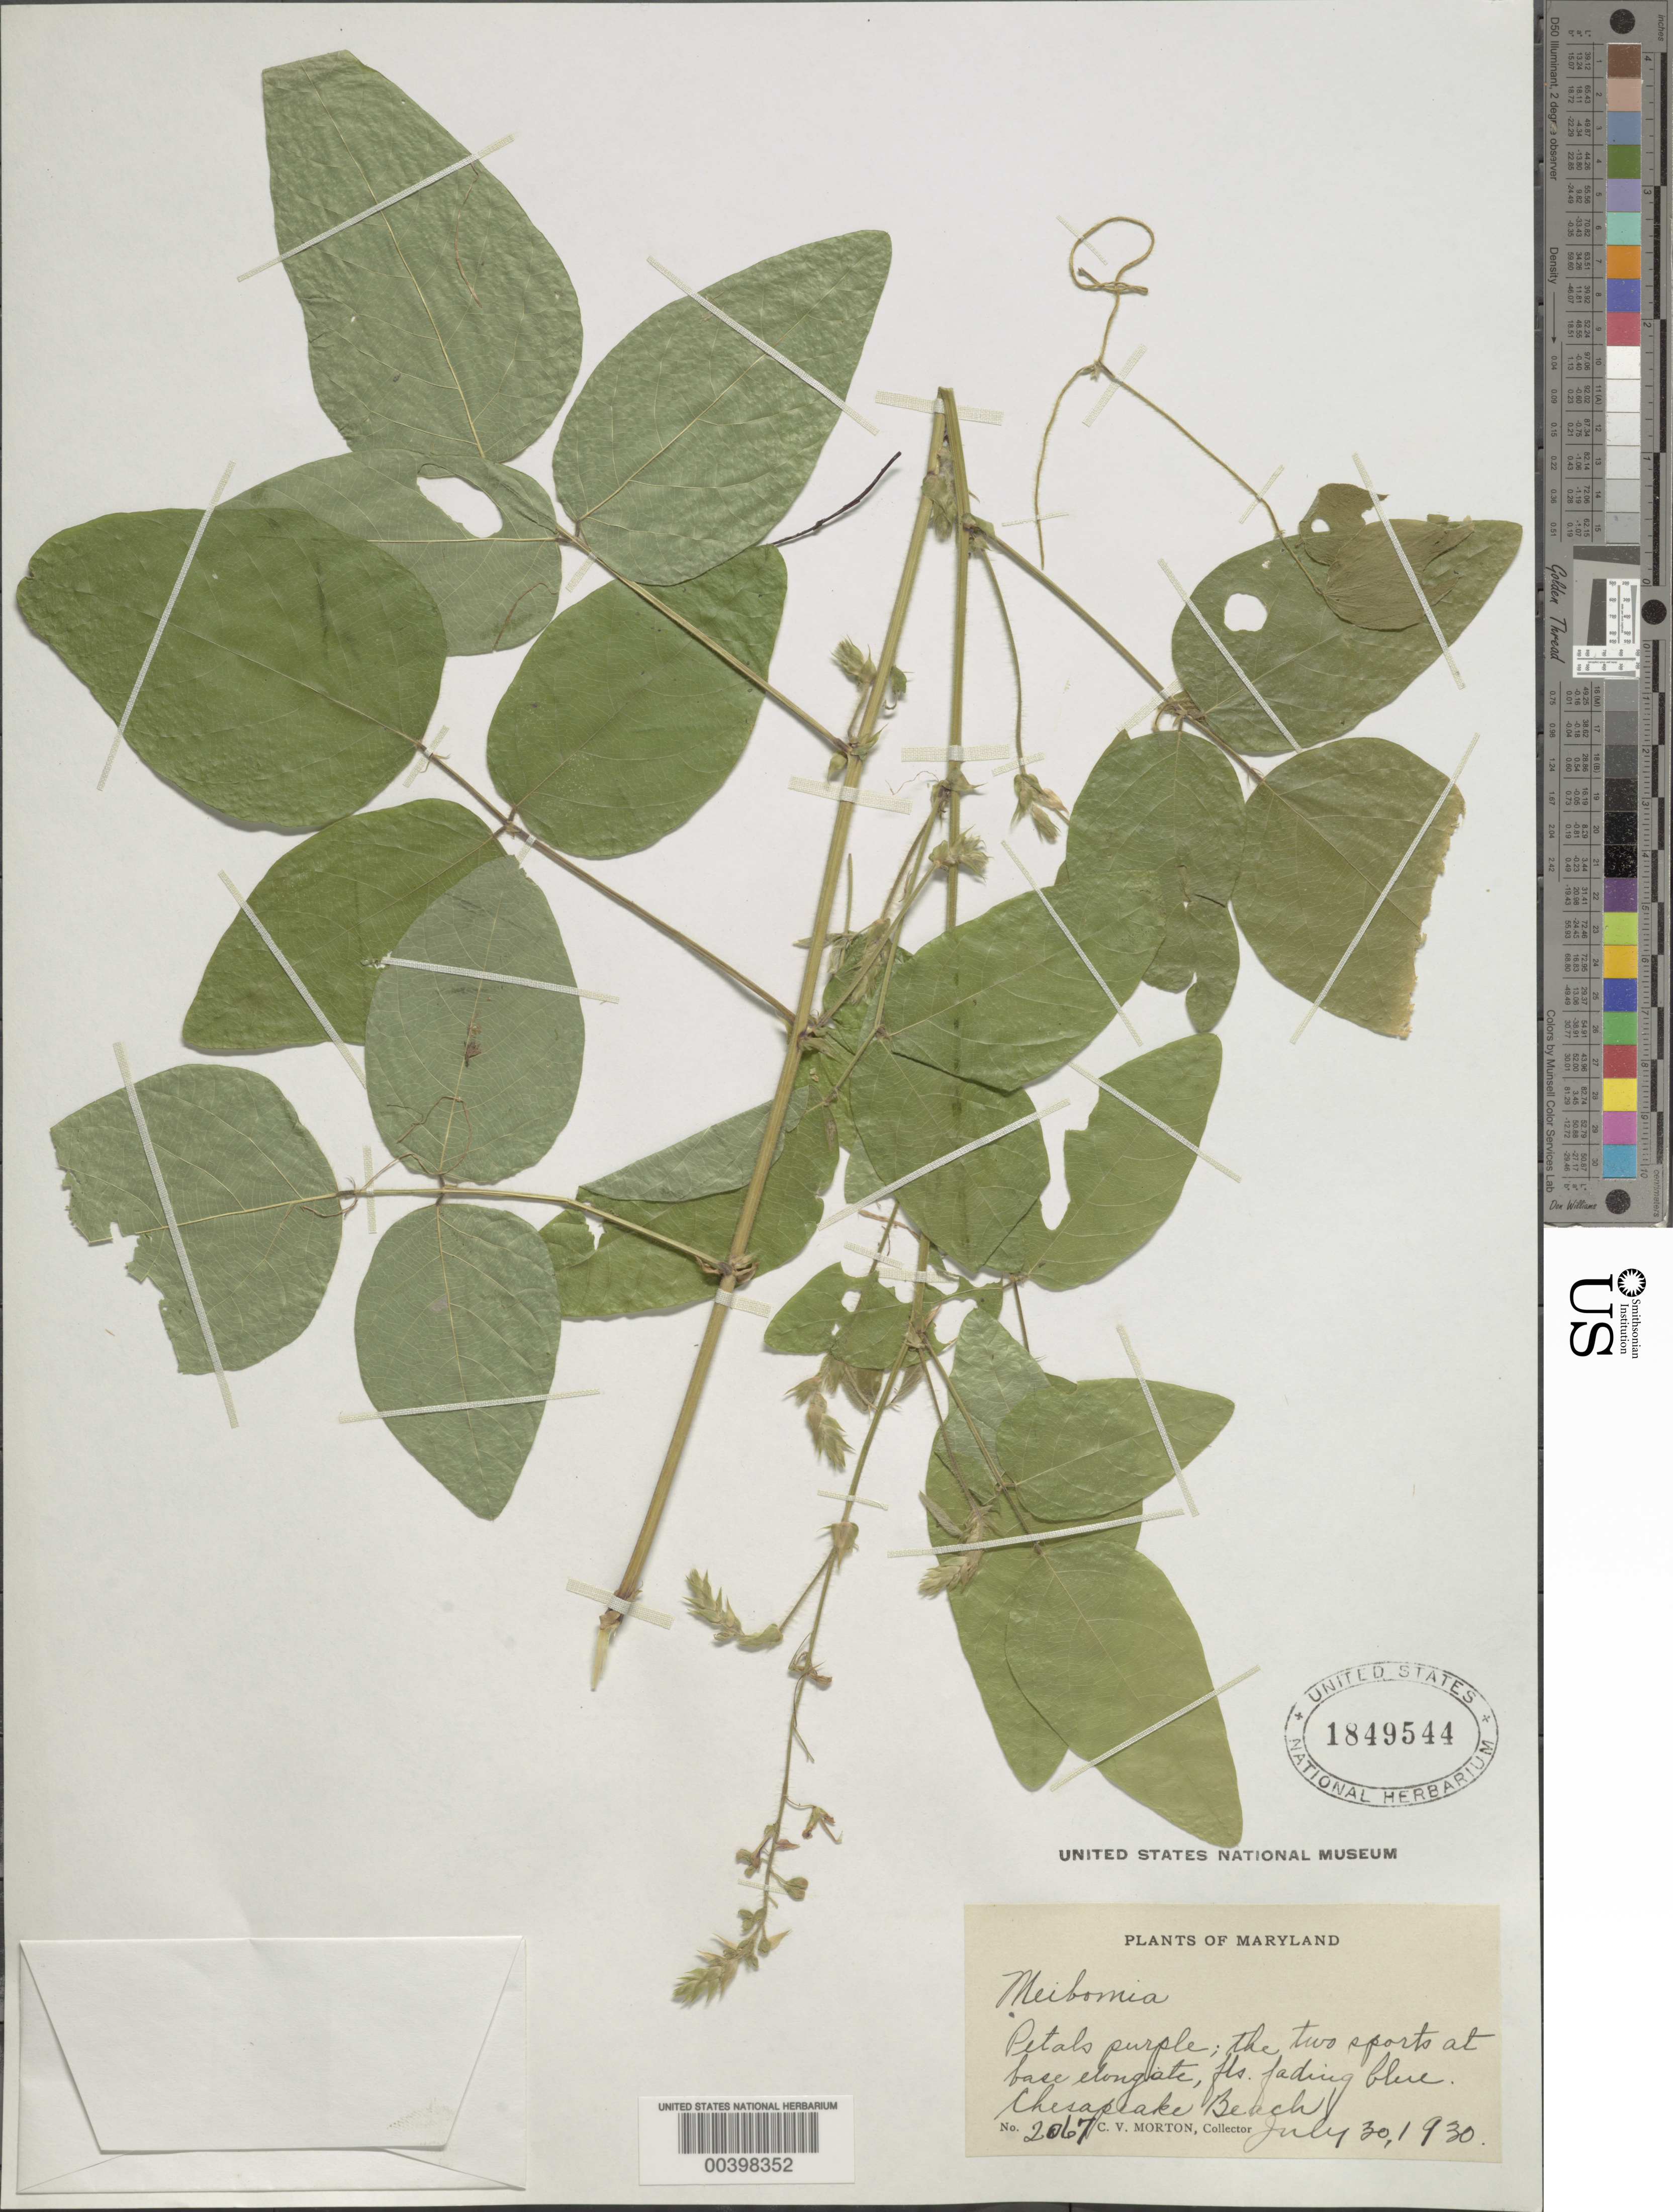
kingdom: Plantae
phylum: Tracheophyta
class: Magnoliopsida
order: Fabales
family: Fabaceae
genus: Desmodium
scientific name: Desmodium sp.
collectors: C. V. Morton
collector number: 2067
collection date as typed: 30 Jul 1930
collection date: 1930-07-30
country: United States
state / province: Maryland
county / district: Calvert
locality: Chesapeake Beach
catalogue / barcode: US 1849544